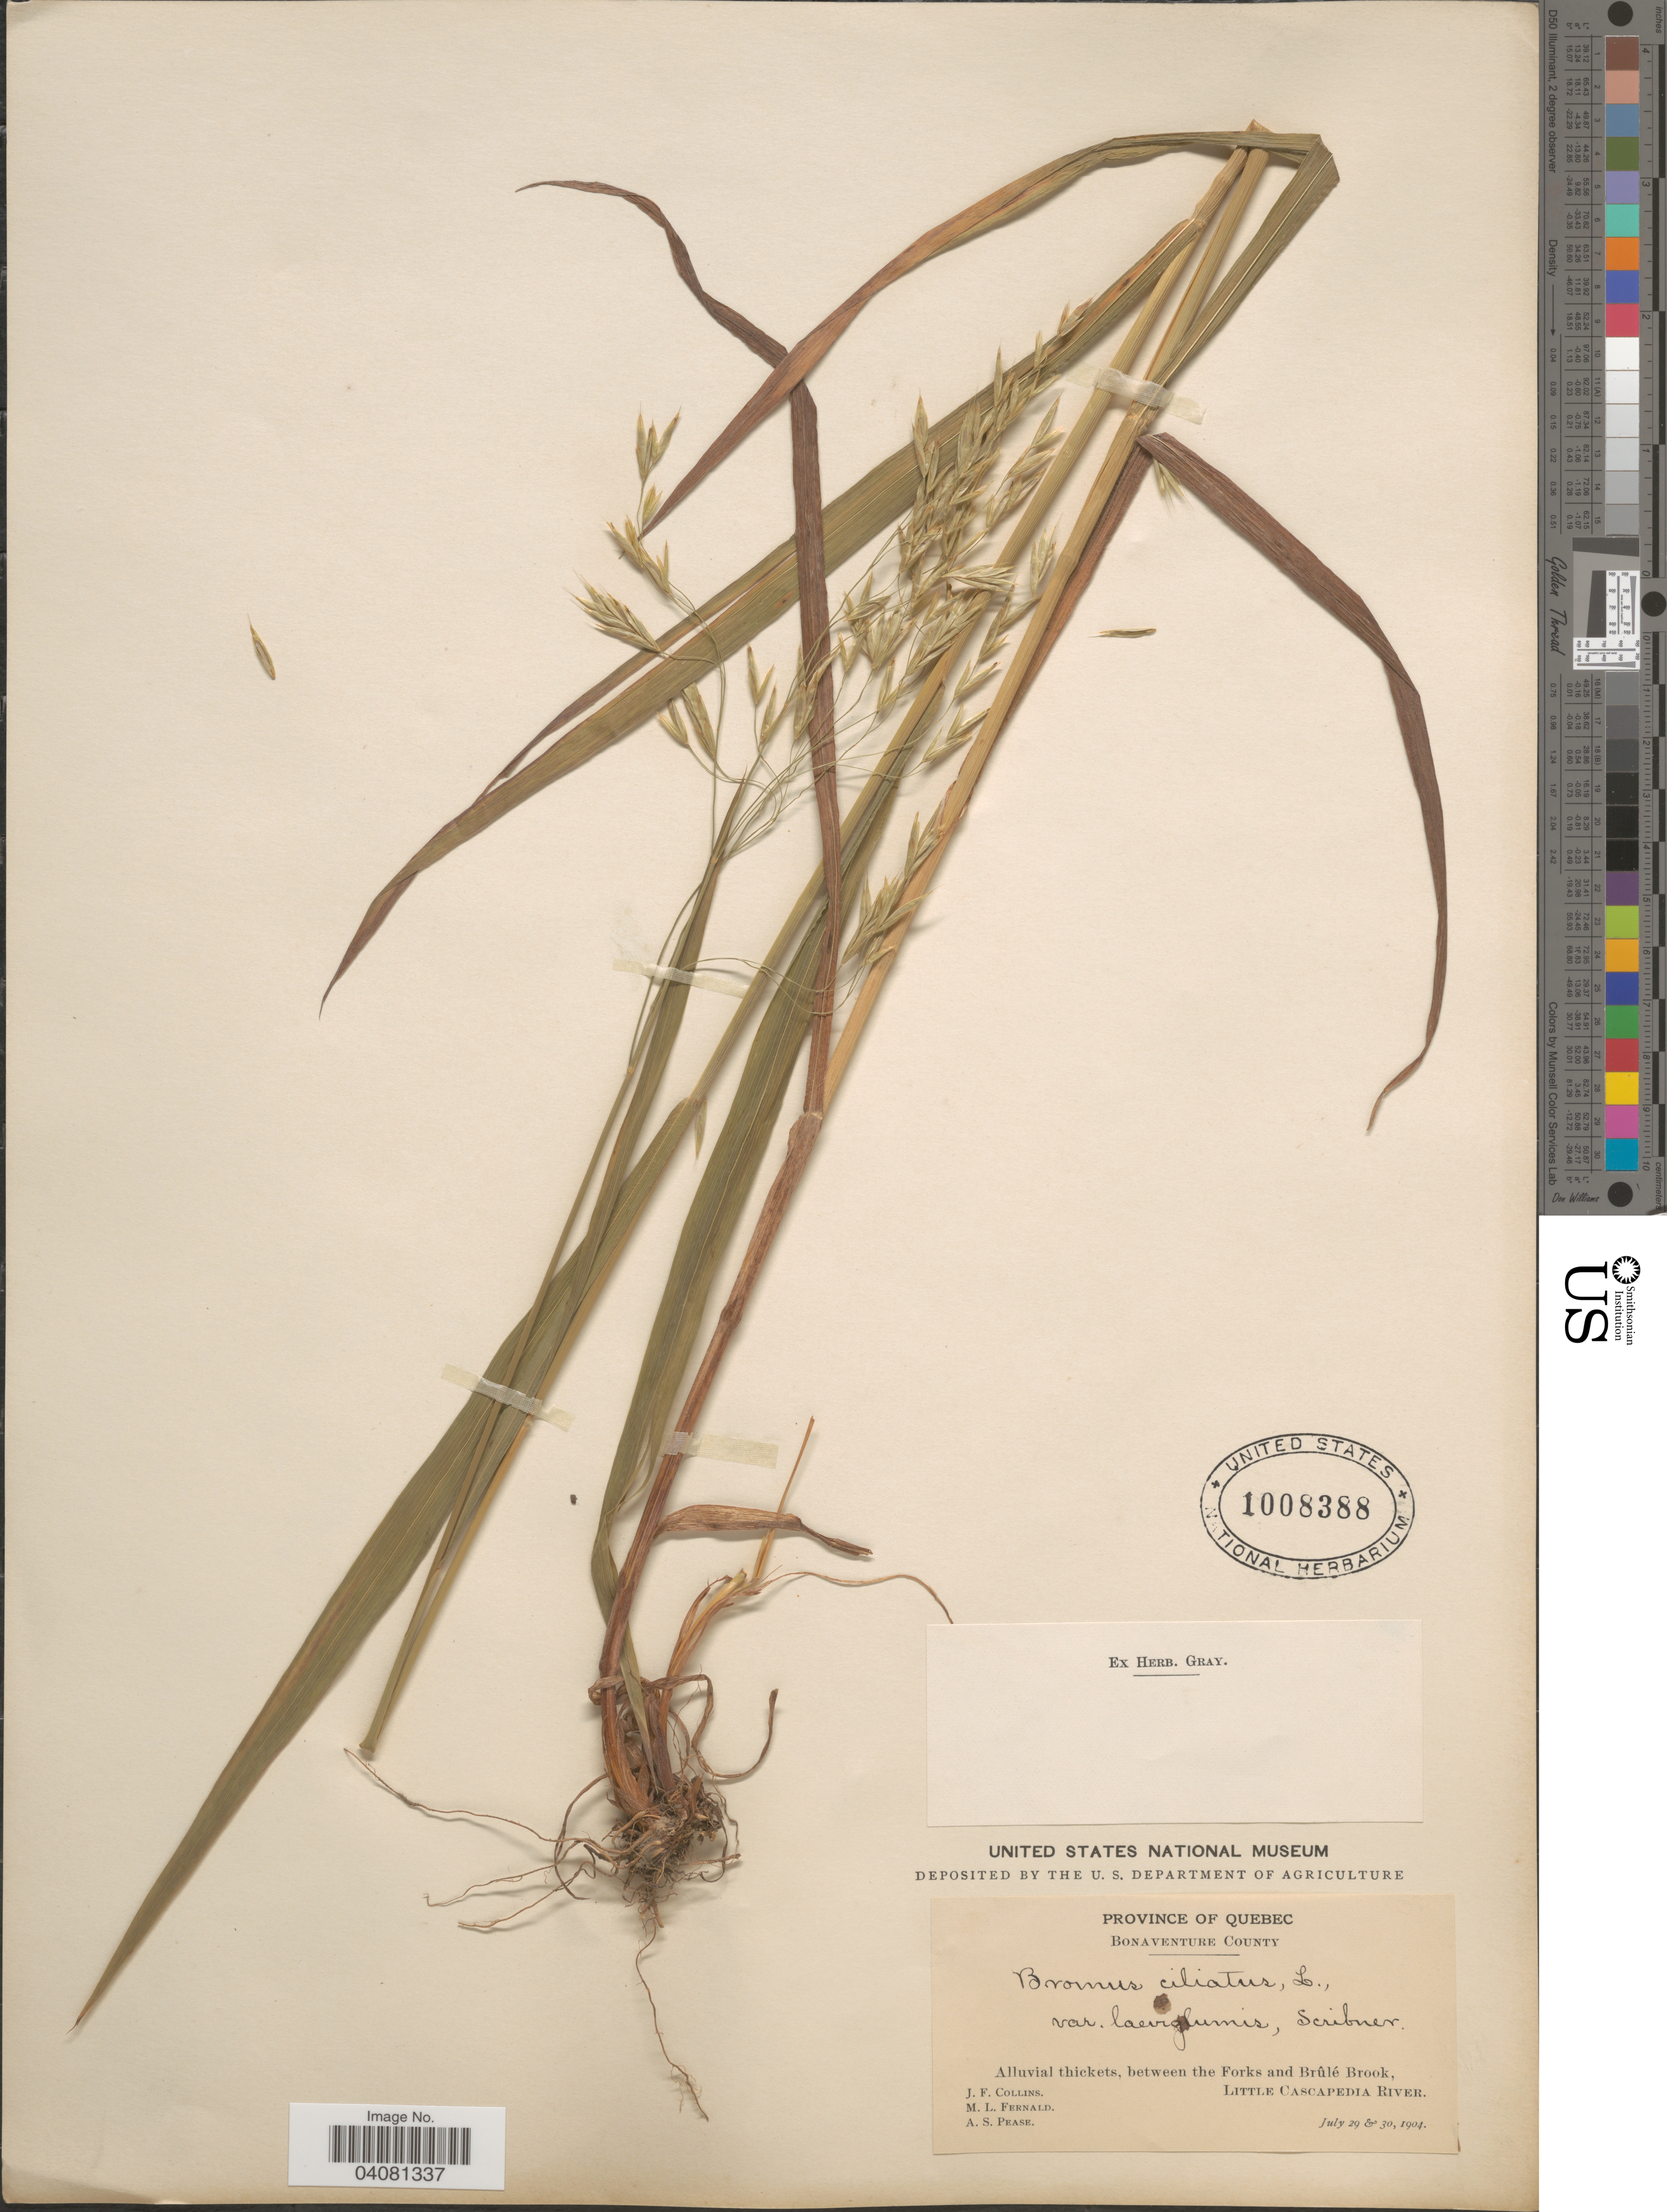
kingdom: Plantae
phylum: Tracheophyta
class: Liliopsida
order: Poales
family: Poaceae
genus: Bromus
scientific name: Bromus ciliatus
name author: L.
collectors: J. Collins, M. L. Fernald & A. S. Pease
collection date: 1904-07-29/1904-07-30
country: Canada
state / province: Quebec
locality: Bonaventure County. Alluvial thickets, between the Forks and Brûlé Brook, Little Cascapedia River.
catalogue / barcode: US 1008388